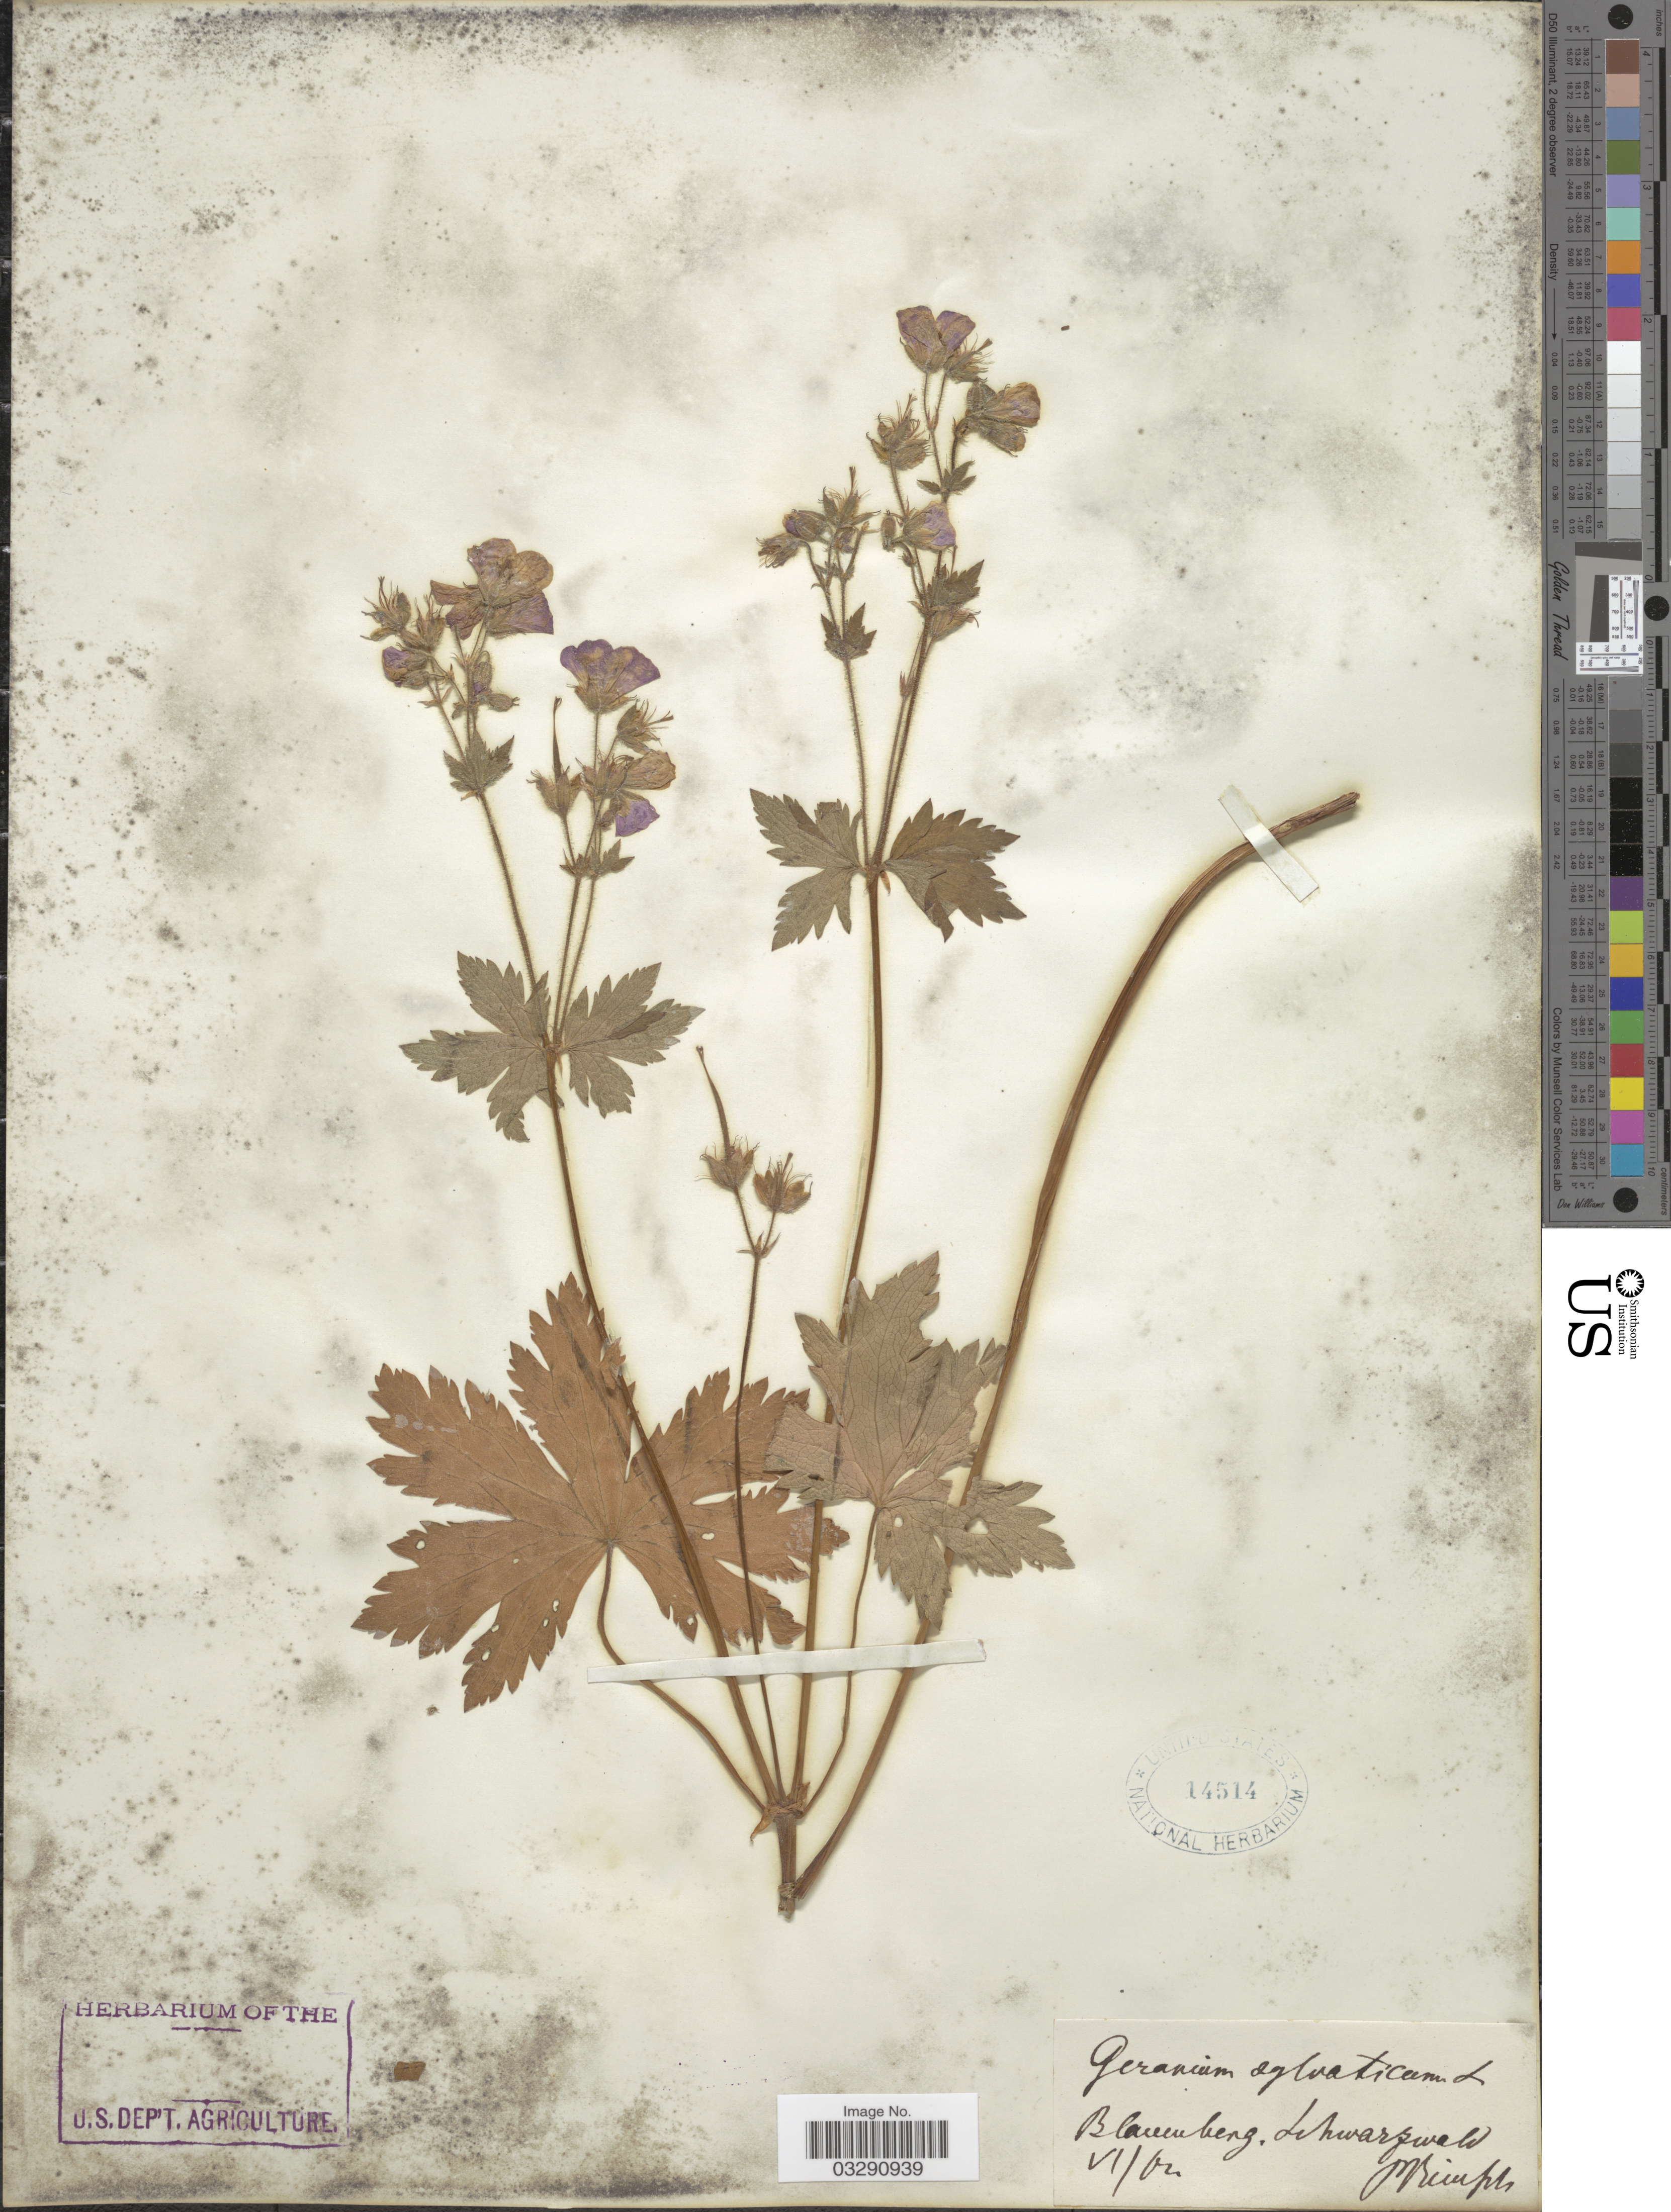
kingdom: Plantae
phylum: Tracheophyta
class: Magnoliopsida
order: Geraniales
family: Geraniaceae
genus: Geranium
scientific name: Geranium silvaticum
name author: L.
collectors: P. Reinsch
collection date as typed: Transcribed d/m/y: /6/64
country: Germany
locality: Blauenberg, Schwarzwald.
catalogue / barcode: US 14514